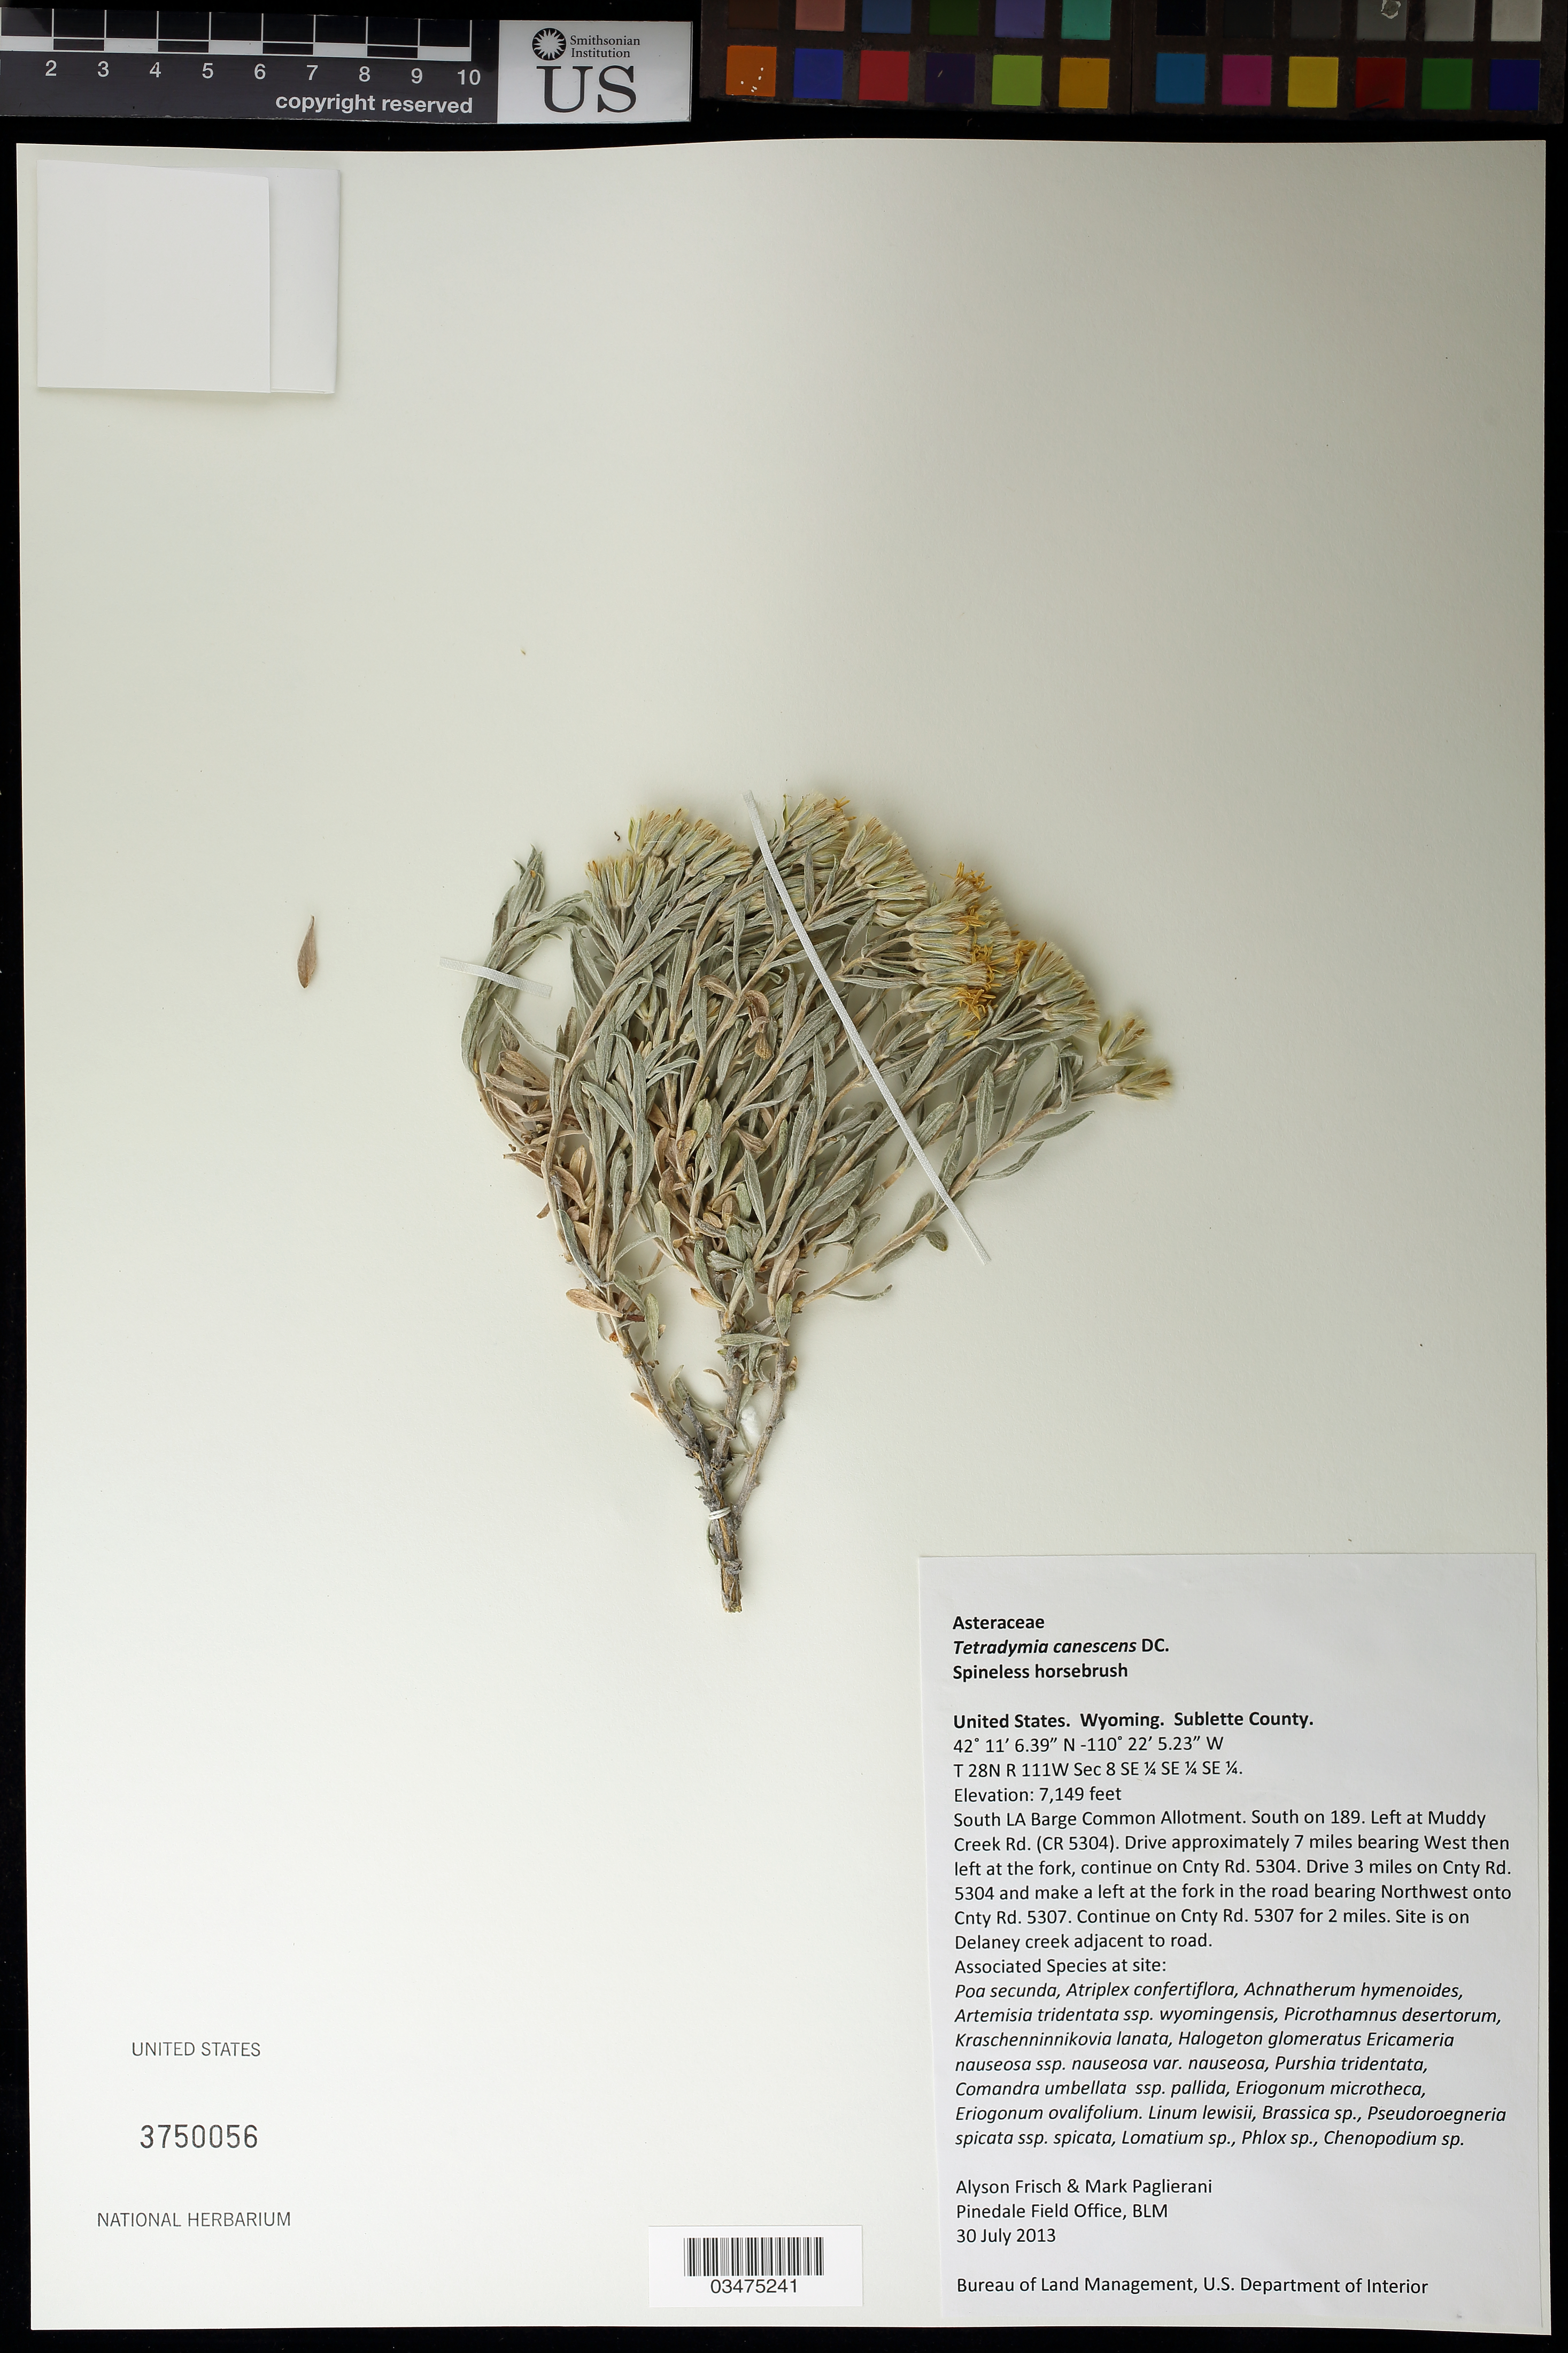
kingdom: Plantae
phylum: Tracheophyta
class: Magnoliopsida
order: Asterales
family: Asteraceae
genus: Tetradymia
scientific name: Tetradymia canescens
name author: DC.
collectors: A. Frisch & M. Paglierani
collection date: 2013-07-30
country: United States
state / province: Wyoming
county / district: Sublette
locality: South LA Barge Common Allotment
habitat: With Poa secunda, Atriplex confertiflora, Linum lewisii, Lomatium sp., Phlox sp., ect.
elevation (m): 2179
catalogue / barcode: US 3750056